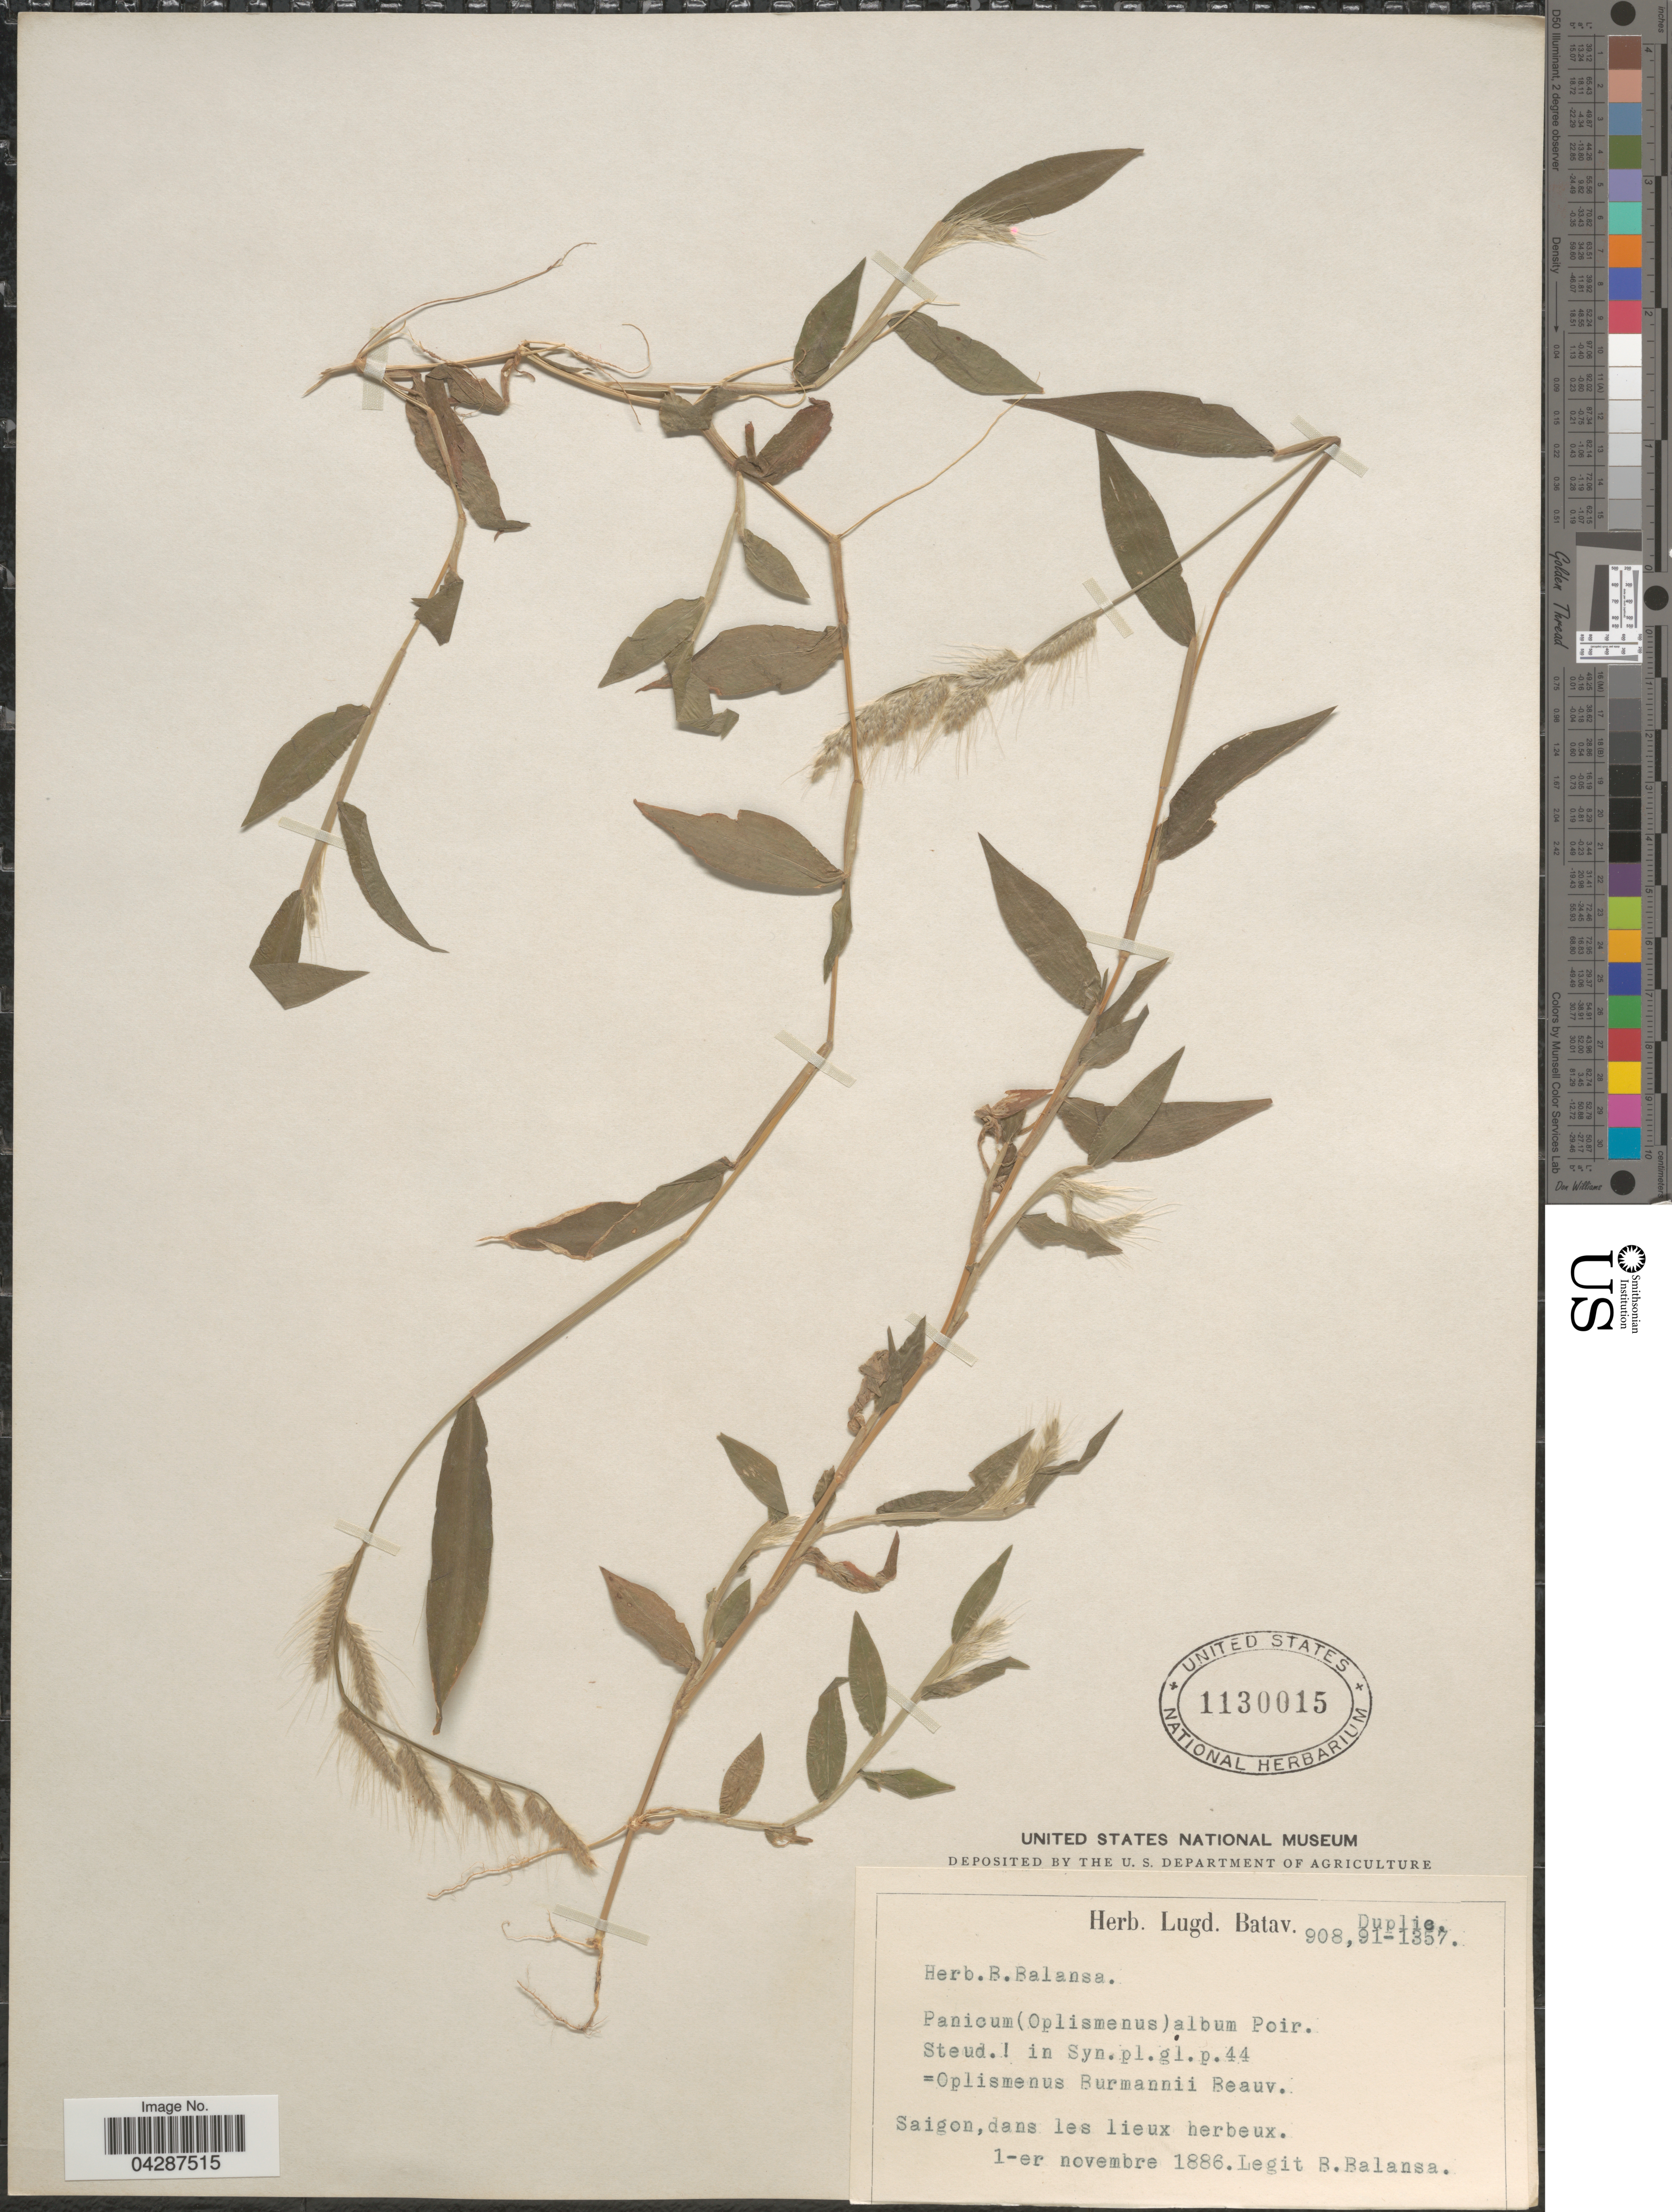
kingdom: Plantae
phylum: Tracheophyta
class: Liliopsida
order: Poales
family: Poaceae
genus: Oplismenus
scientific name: Oplismenus burmannii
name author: (Retz.) P. Beauv.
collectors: B. Balansa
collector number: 908.91-1357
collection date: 1886-11-01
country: Vietnam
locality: Saigon, dans les lieux herbeux.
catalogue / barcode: US 1130015